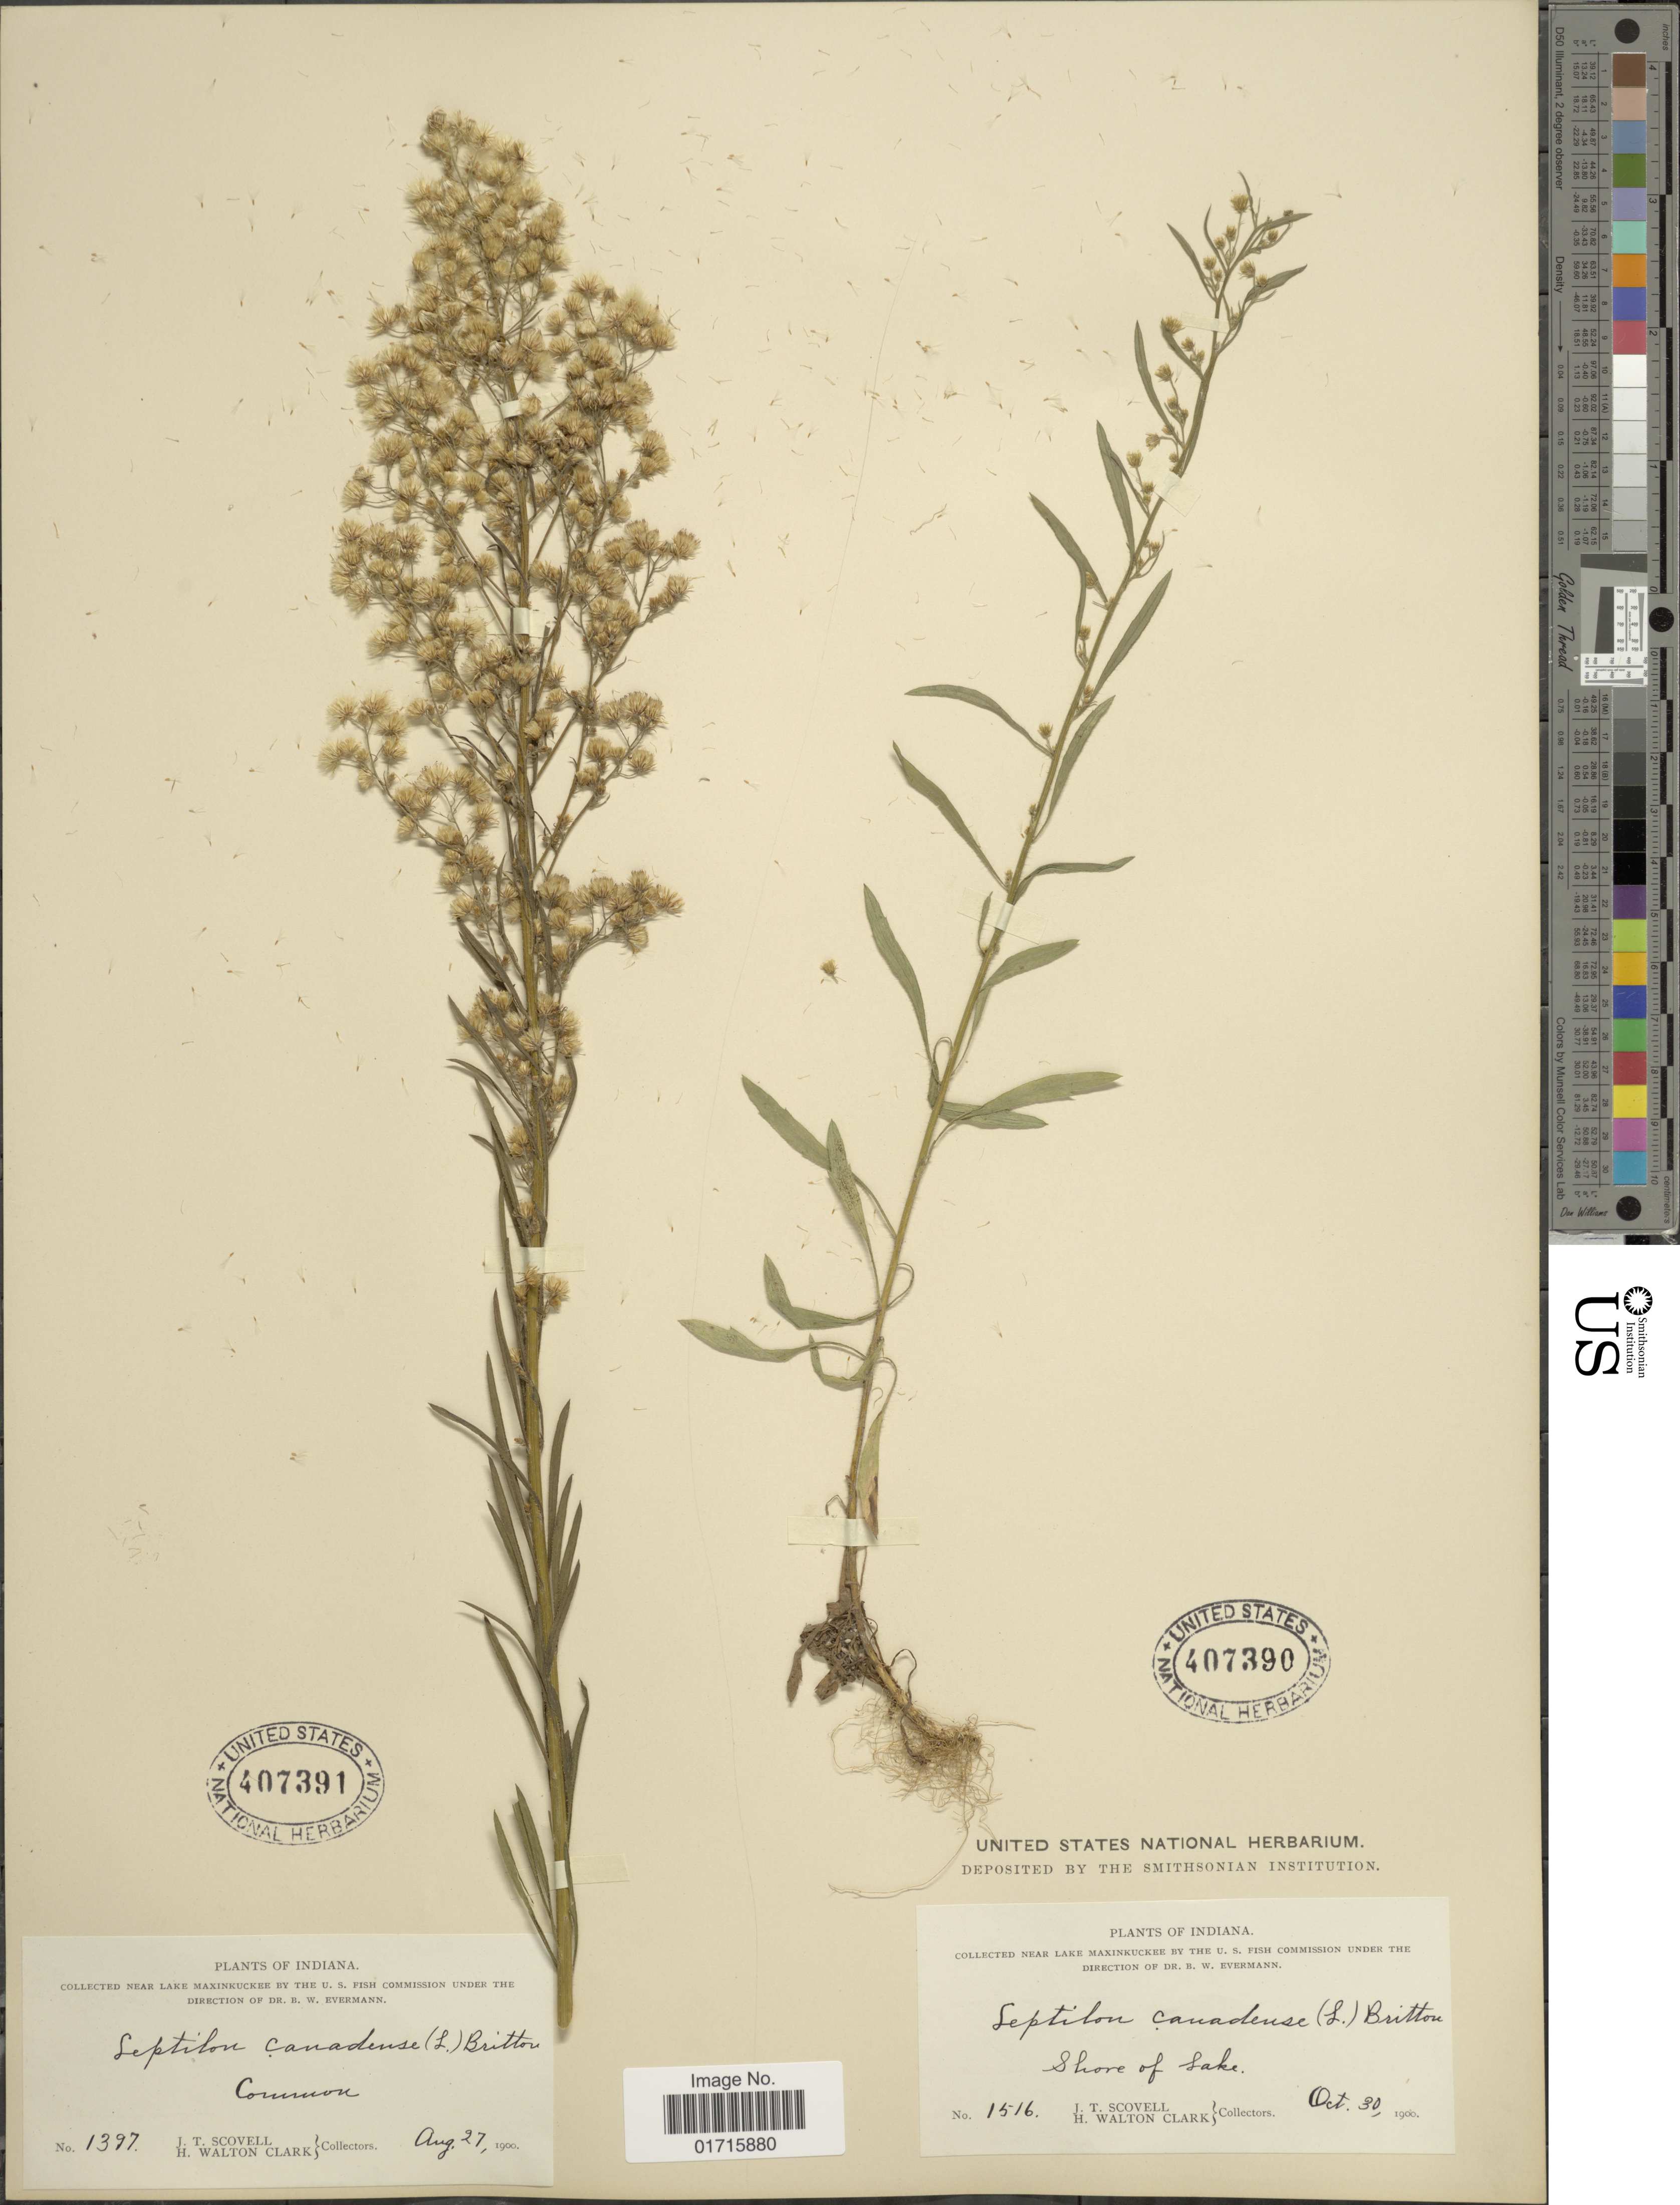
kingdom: Plantae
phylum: Tracheophyta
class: Magnoliopsida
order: Asterales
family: Asteraceae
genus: Conyza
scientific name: Conyza canadensis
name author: (L.) Cronq.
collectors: J. T. Scovell & H. W. Clark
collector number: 1397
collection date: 1900-08-27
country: United States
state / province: Indiana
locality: Indiana. Near Lake Maxinkuckee by the U. S. Fish Commission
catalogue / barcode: US 407391